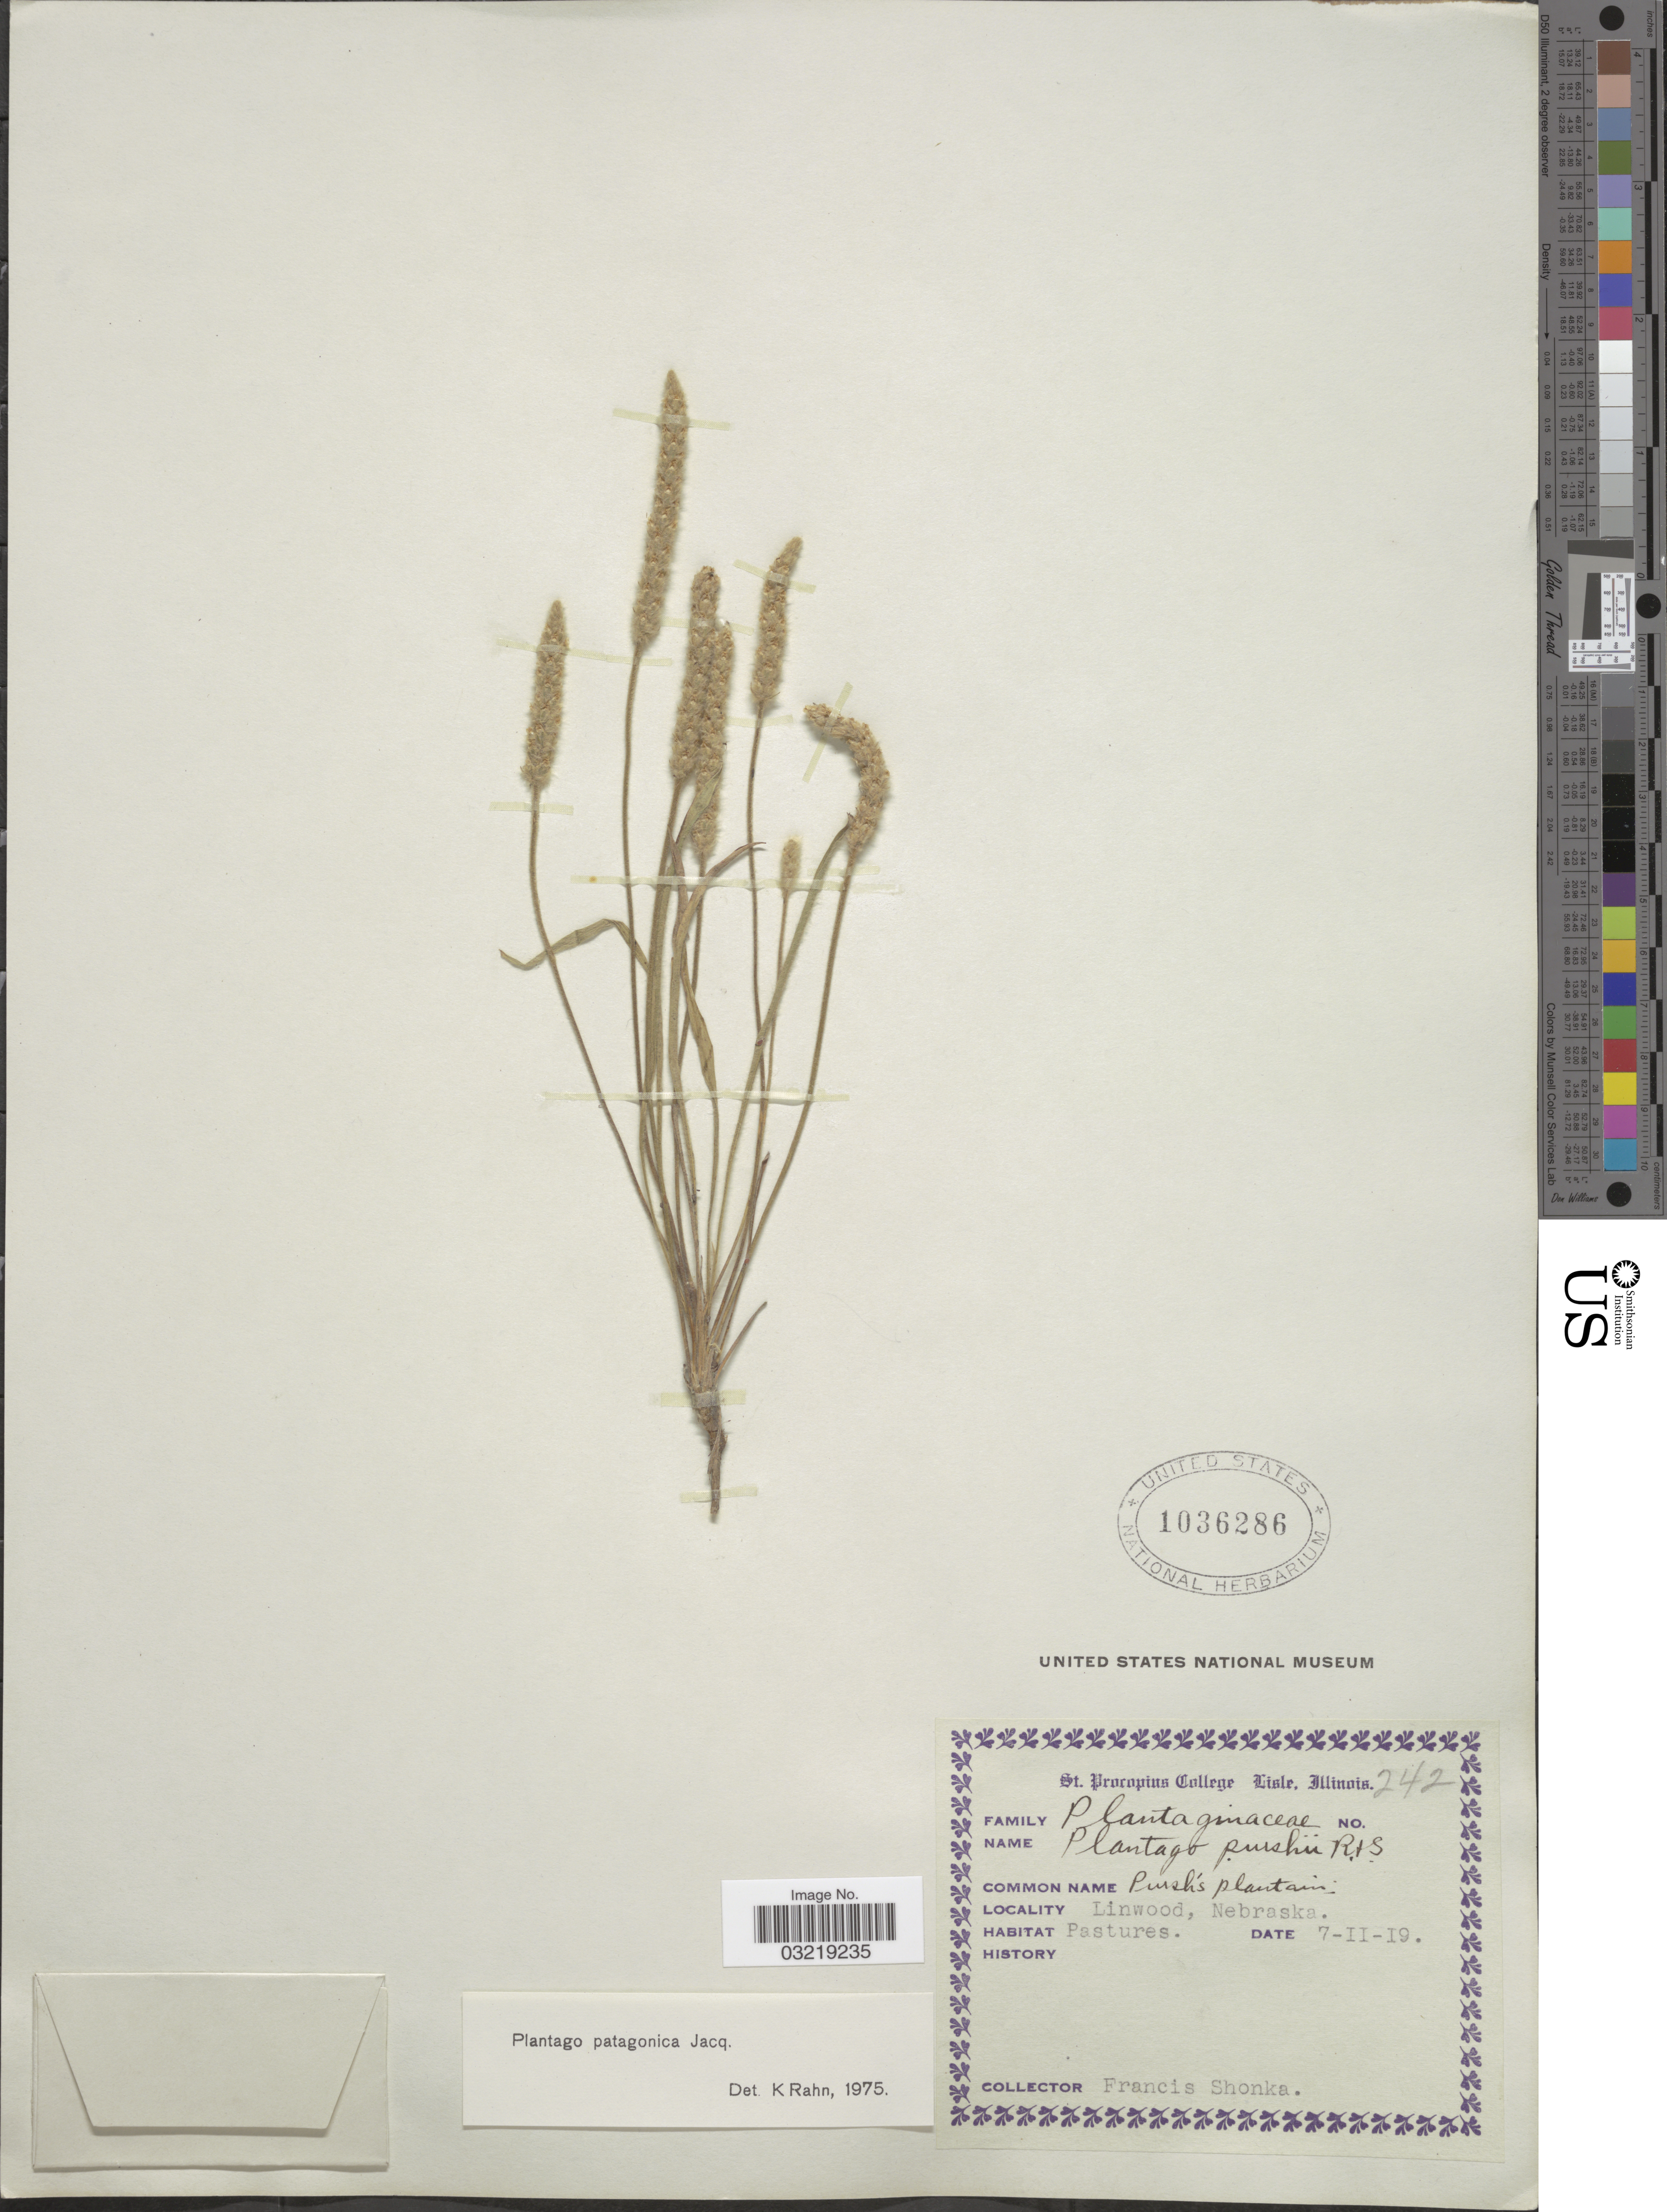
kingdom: Plantae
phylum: Tracheophyta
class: Magnoliopsida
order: Lamiales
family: Plantaginaceae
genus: Plantago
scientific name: Plantago patagonica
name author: Jacq.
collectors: F. Shonka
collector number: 242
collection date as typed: Transcribed d/m/y: 7/2/19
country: United States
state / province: Nebraska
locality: Linwood.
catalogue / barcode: US 1036286